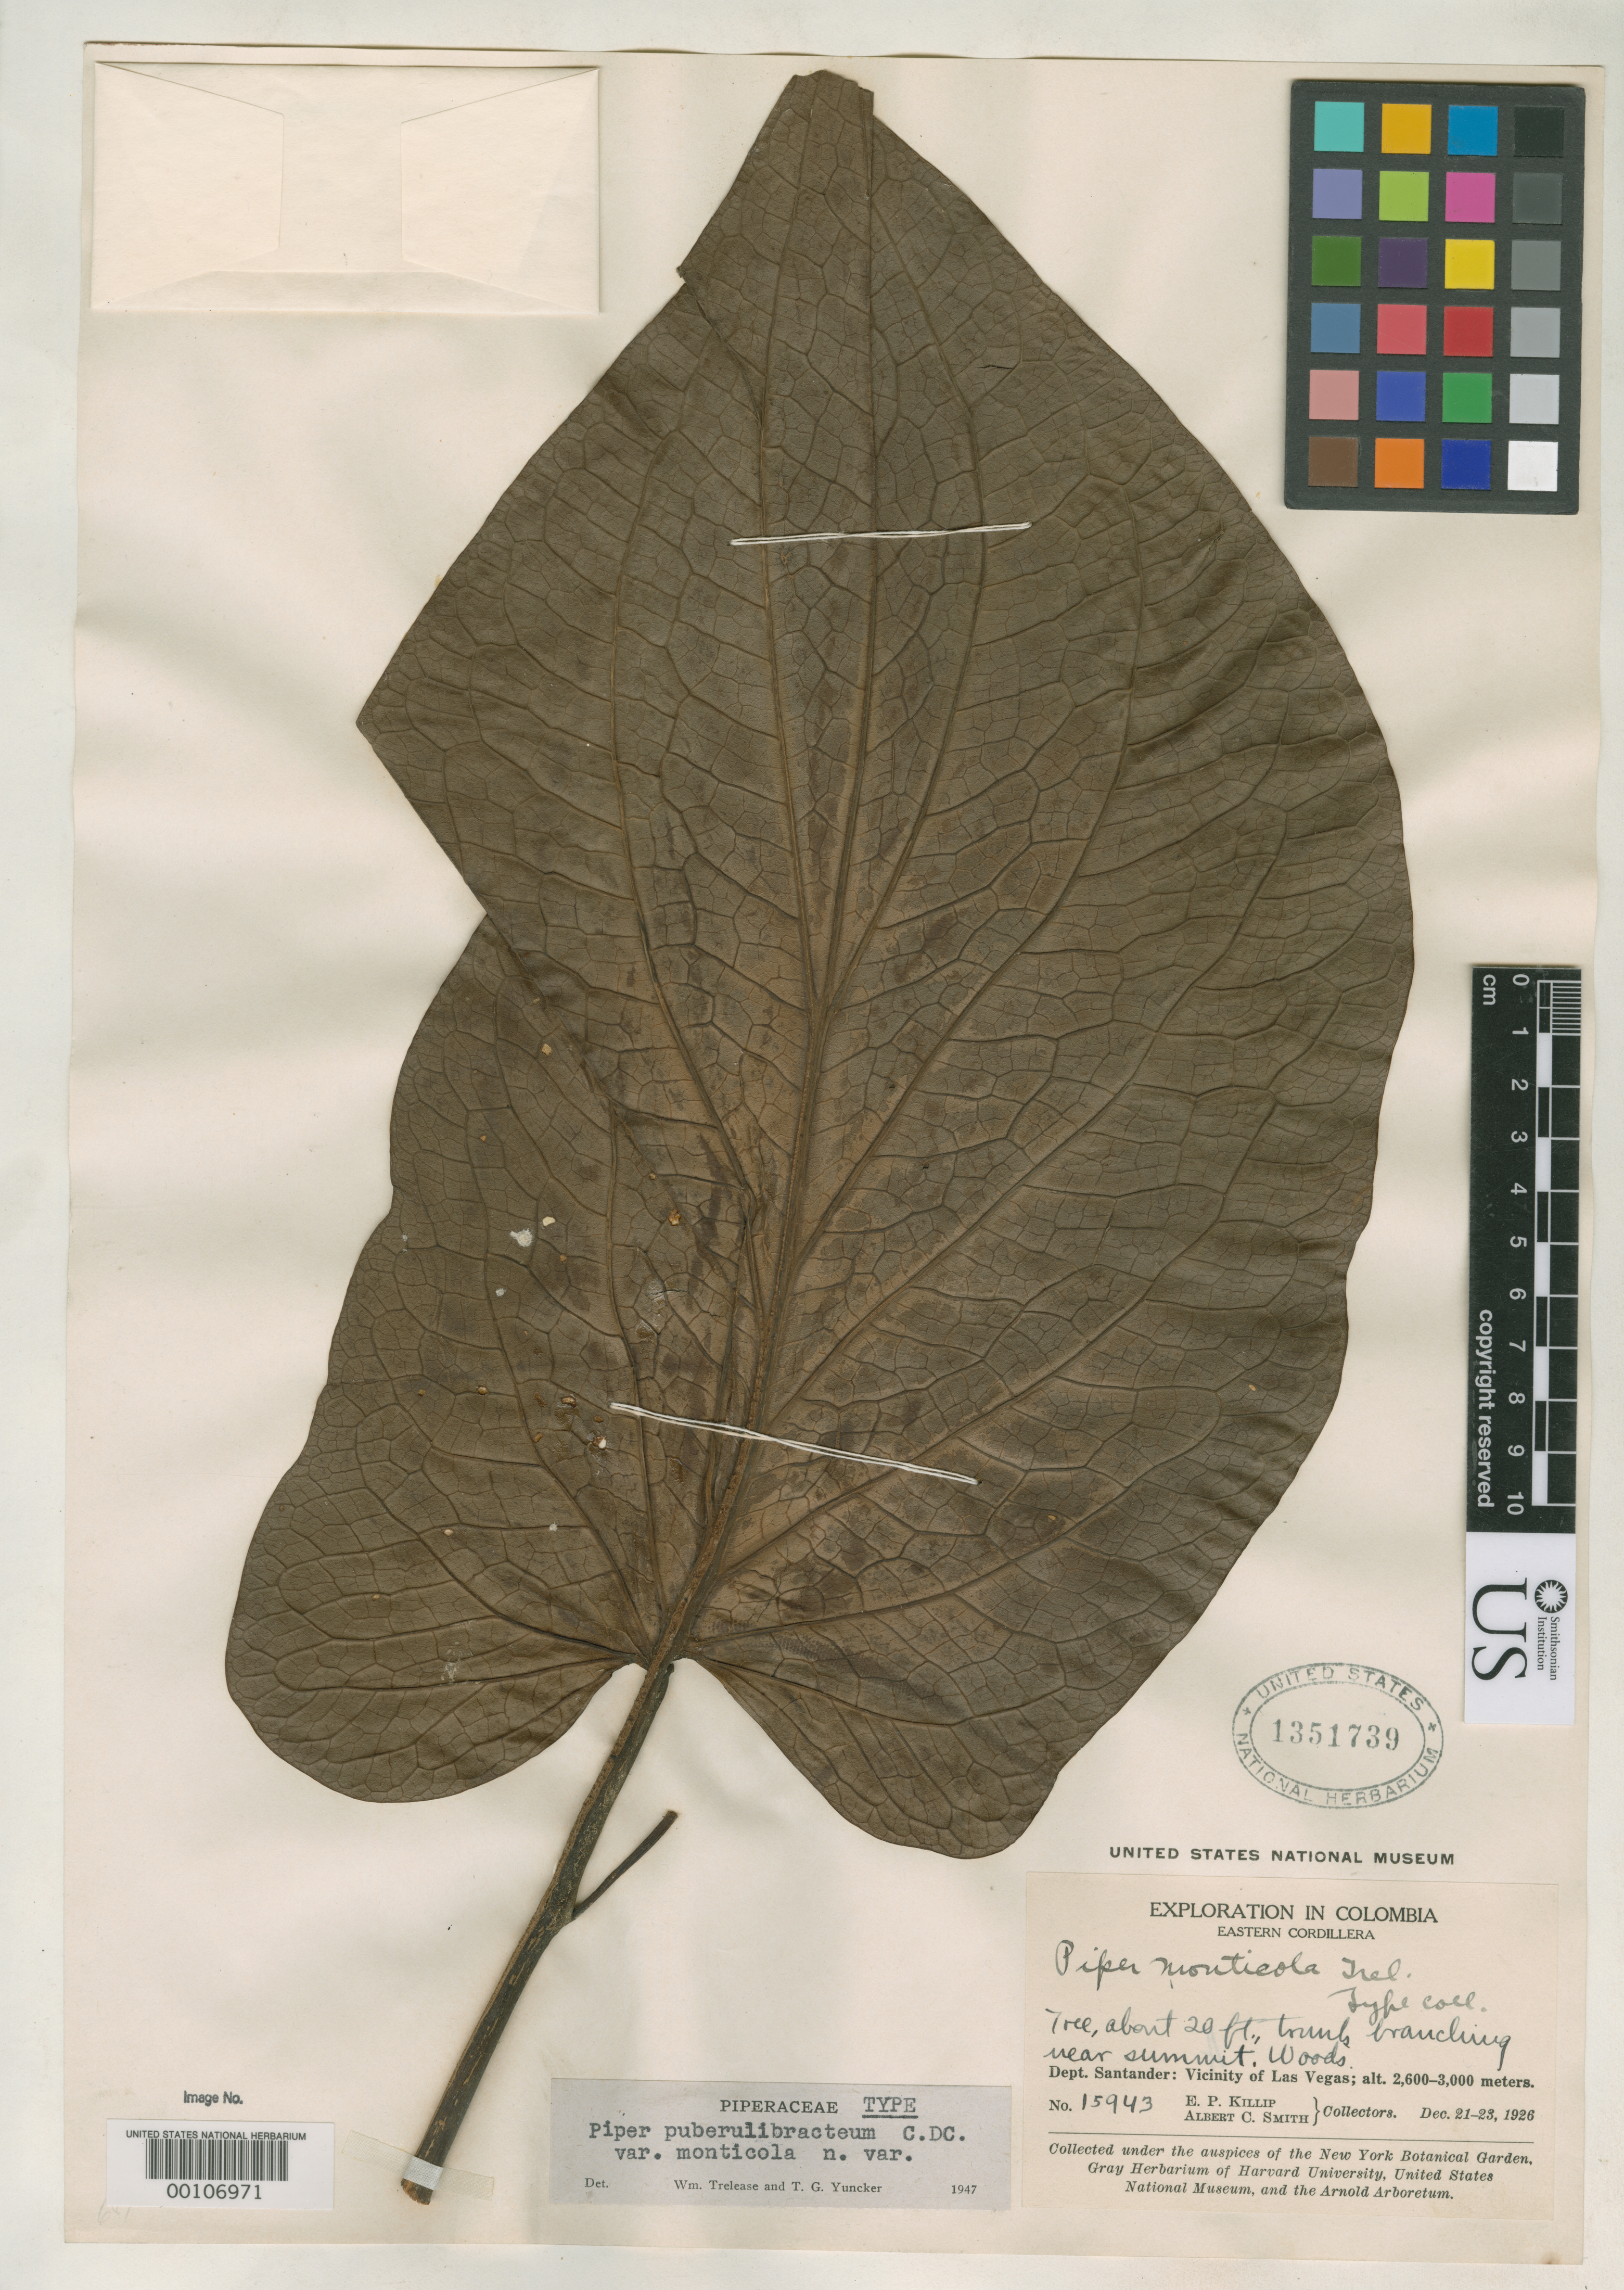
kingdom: Plantae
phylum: Tracheophyta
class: Magnoliopsida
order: Piperales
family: Piperaceae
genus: Piper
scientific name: Piper puberulibracteum var. monticola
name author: Trel. & Yunck.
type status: Holotype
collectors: E. P. Killip & A. C. Smith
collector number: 15943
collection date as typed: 21 Dec 1926 to 23 Dec 1926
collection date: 1926-12-21/1926-12-23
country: Colombia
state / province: Santander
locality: Las Vegas.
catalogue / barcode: US 1351739